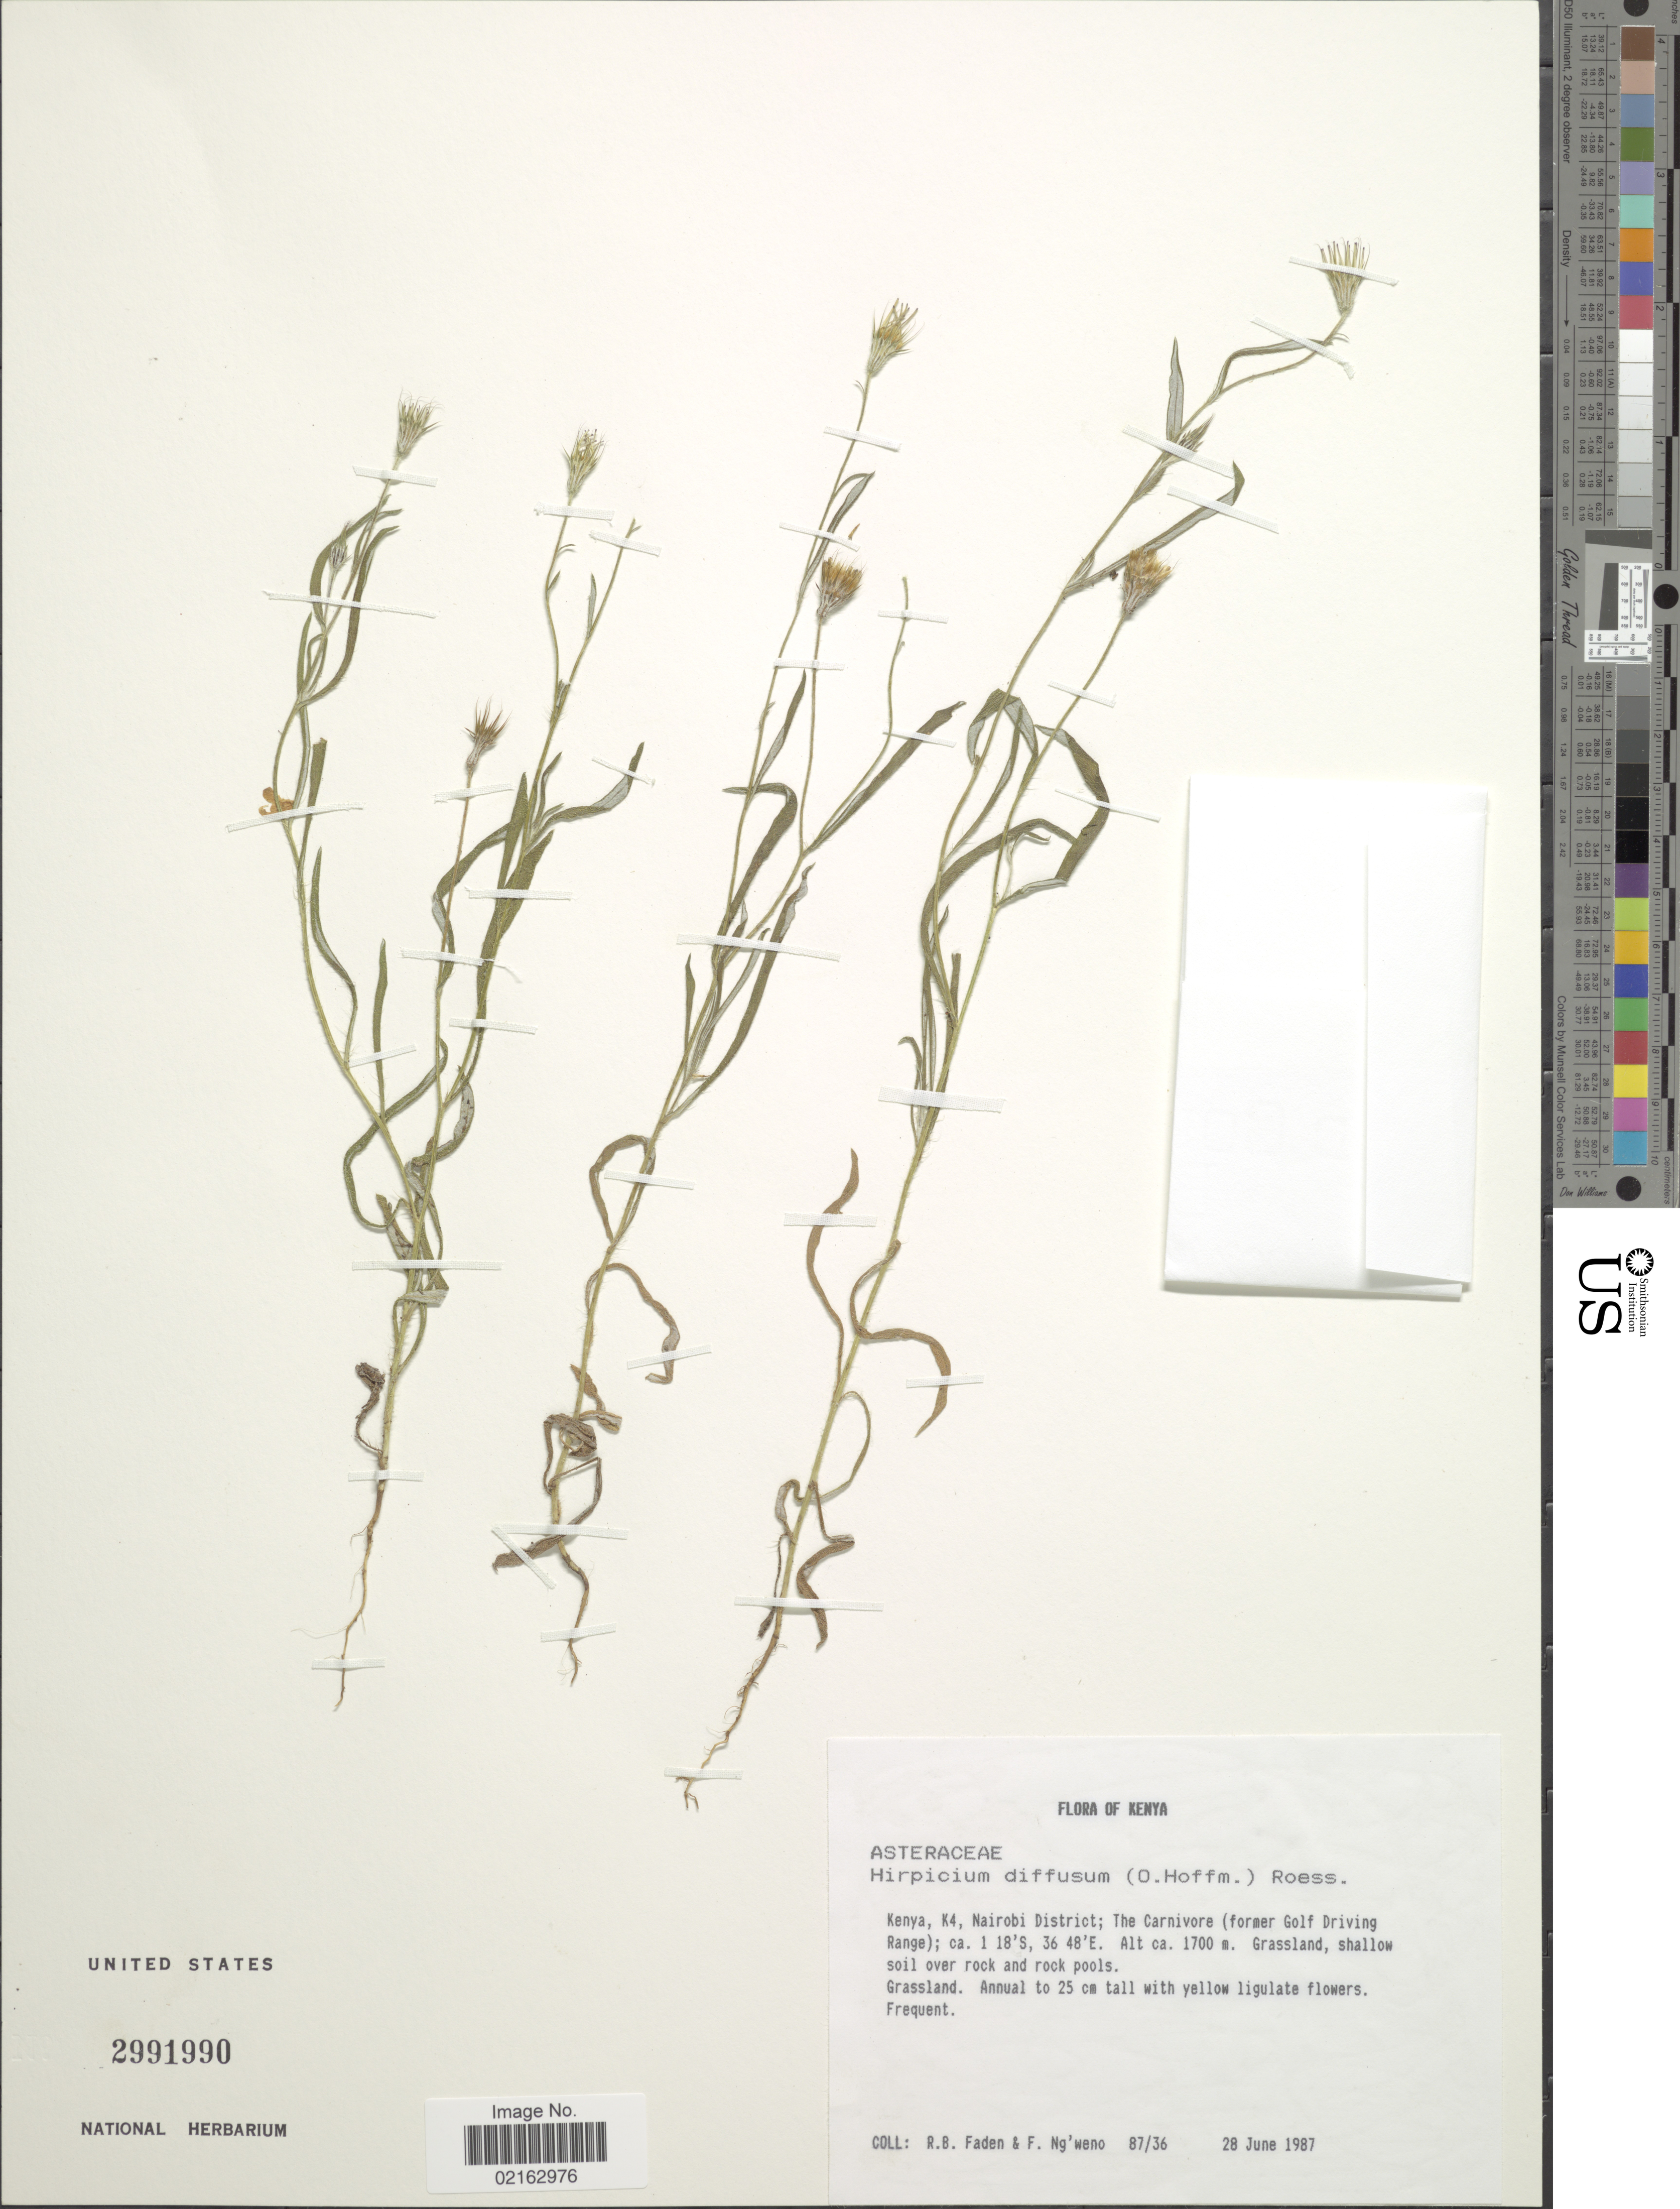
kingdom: Plantae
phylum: Tracheophyta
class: Magnoliopsida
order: Asterales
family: Asteraceae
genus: Hirpicium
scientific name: Hirpicium diffusum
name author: (O. Hoffm.) Roessler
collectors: R. B. Faden & F. Ng'weno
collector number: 87/36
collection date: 1987-06-28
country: Kenya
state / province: Nairobi Area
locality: Kenya, K4, Nairobi District; The Carnivore (former Golf Driving Range)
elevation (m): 1700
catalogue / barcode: US 2991990